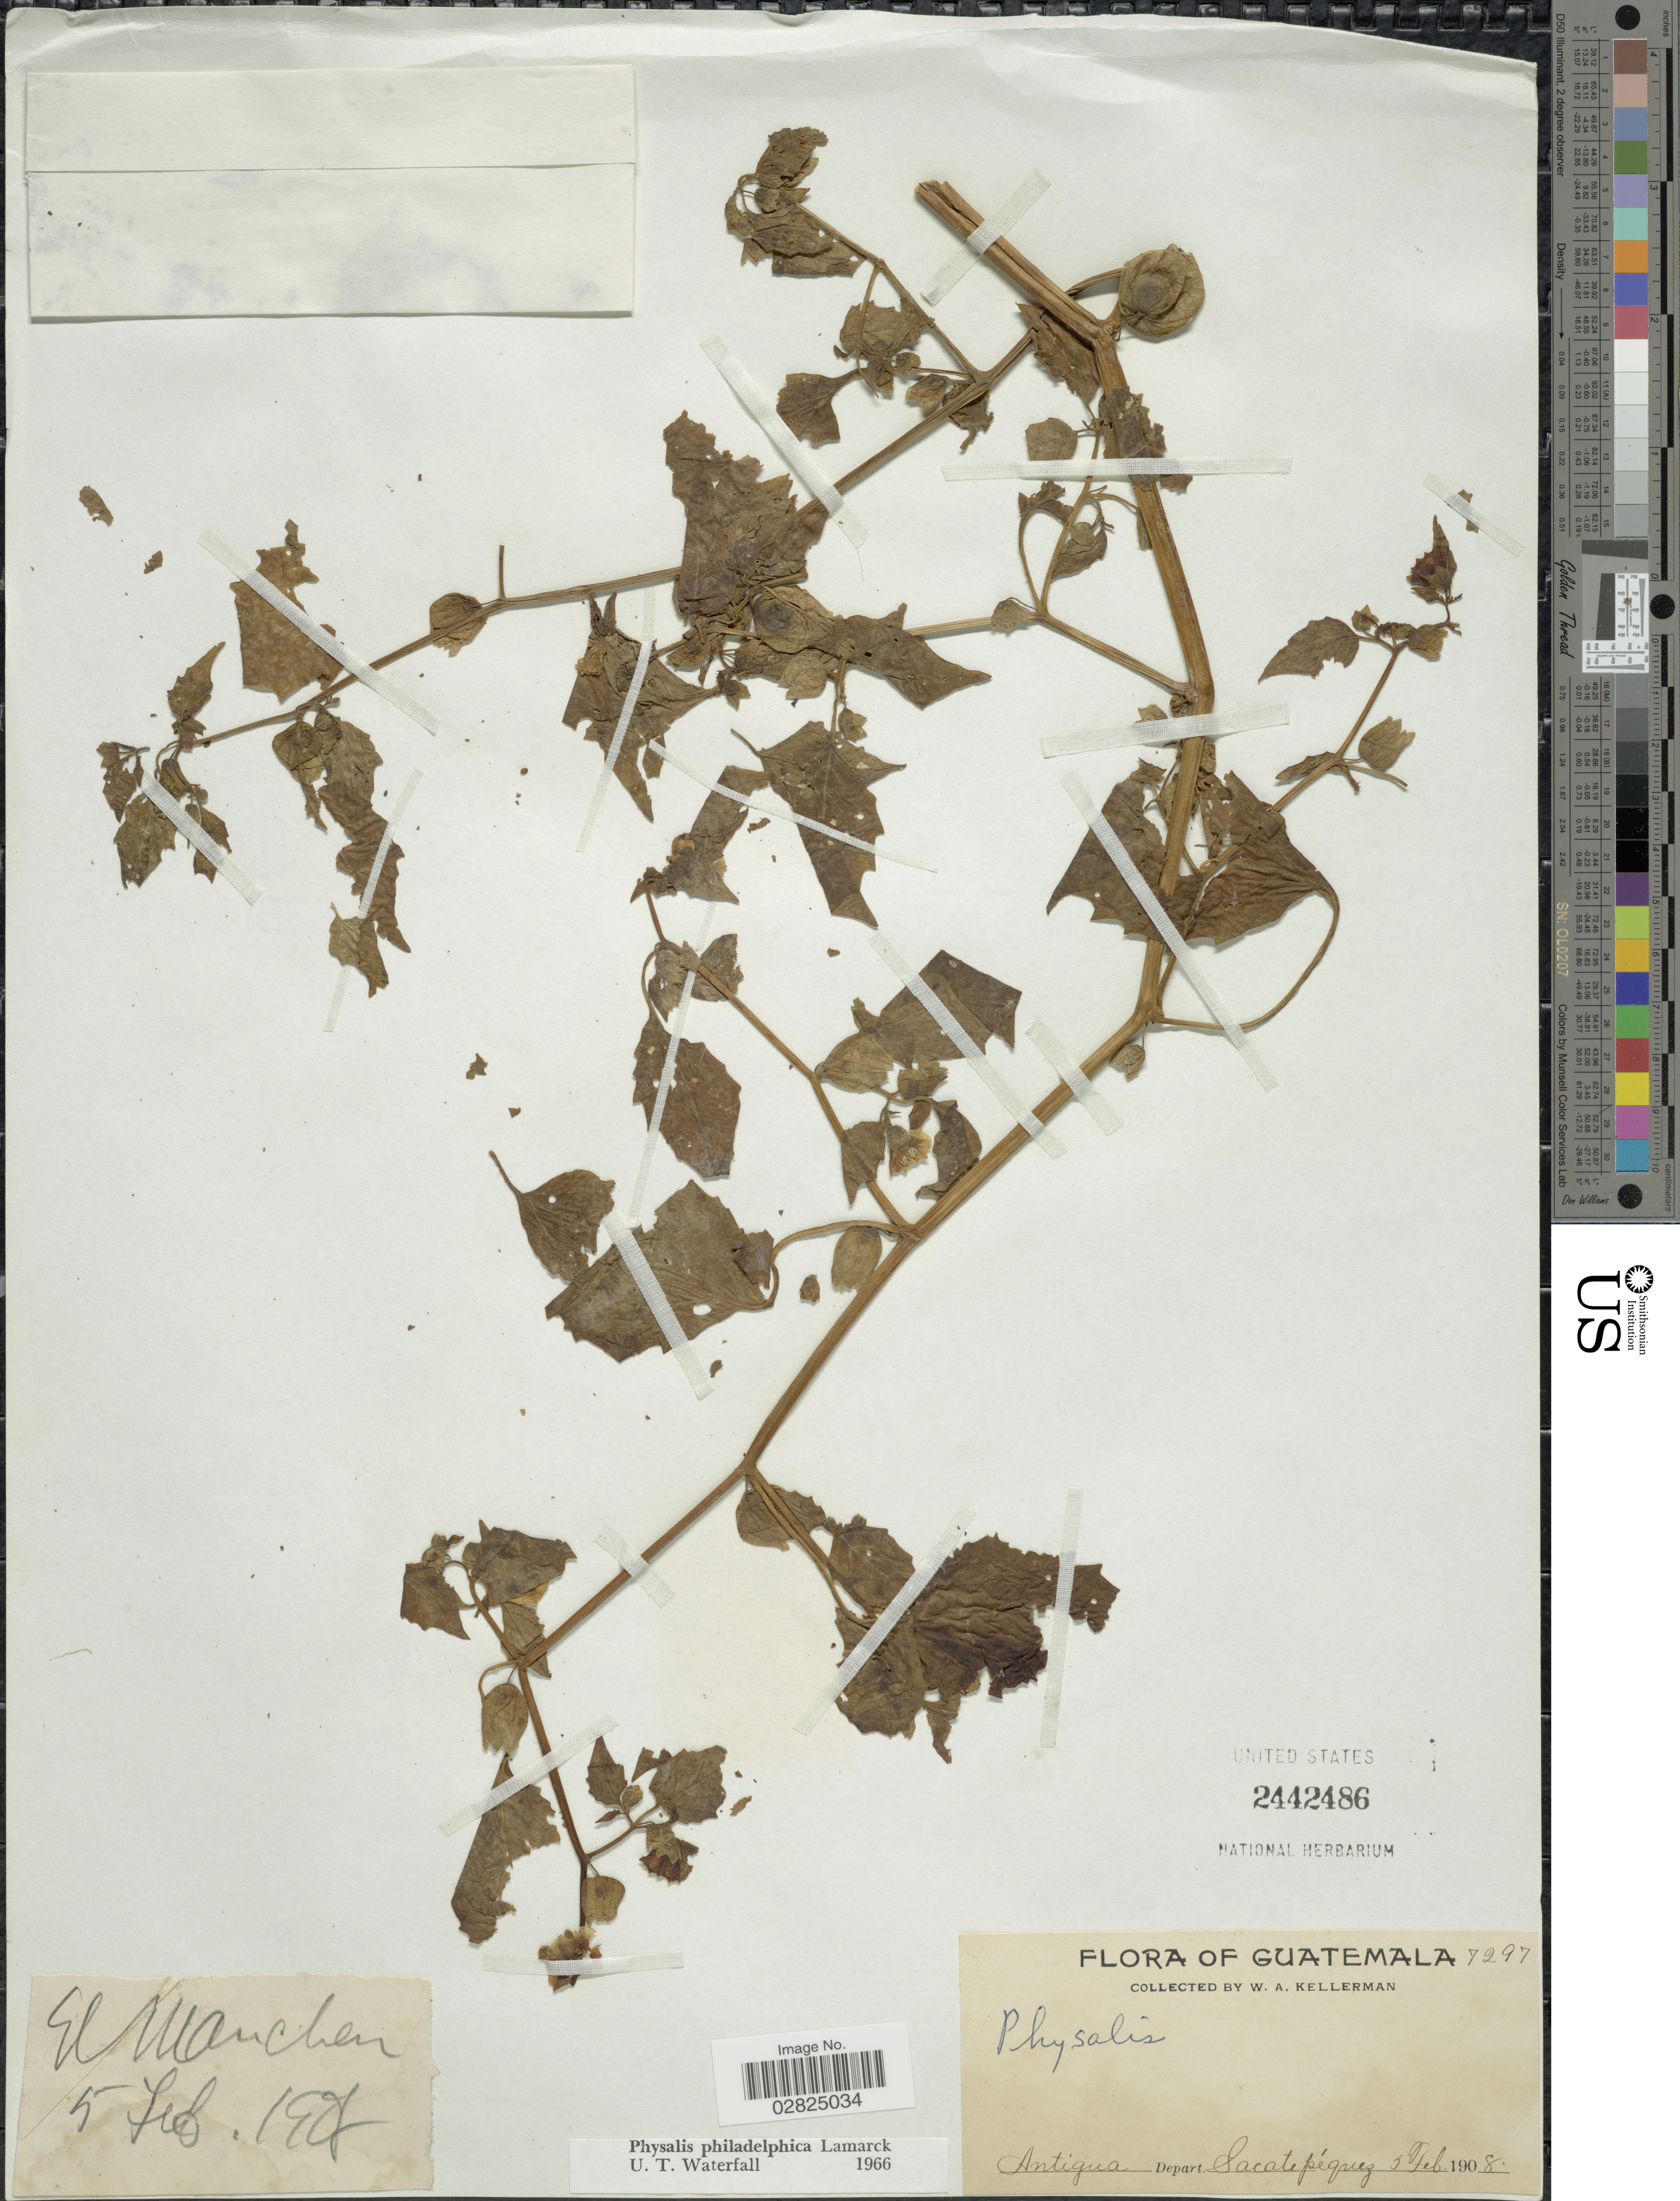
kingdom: Plantae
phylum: Tracheophyta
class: Magnoliopsida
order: Solanales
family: Solanaceae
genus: Physalis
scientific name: Physalis philadelphica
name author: Lam.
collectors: W. Kellerman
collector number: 7297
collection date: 1908-02-05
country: Guatemala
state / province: Sacatepéquez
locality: Antigua, Depart. Sacatepéquez. El Manchen.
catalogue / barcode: US 2442486